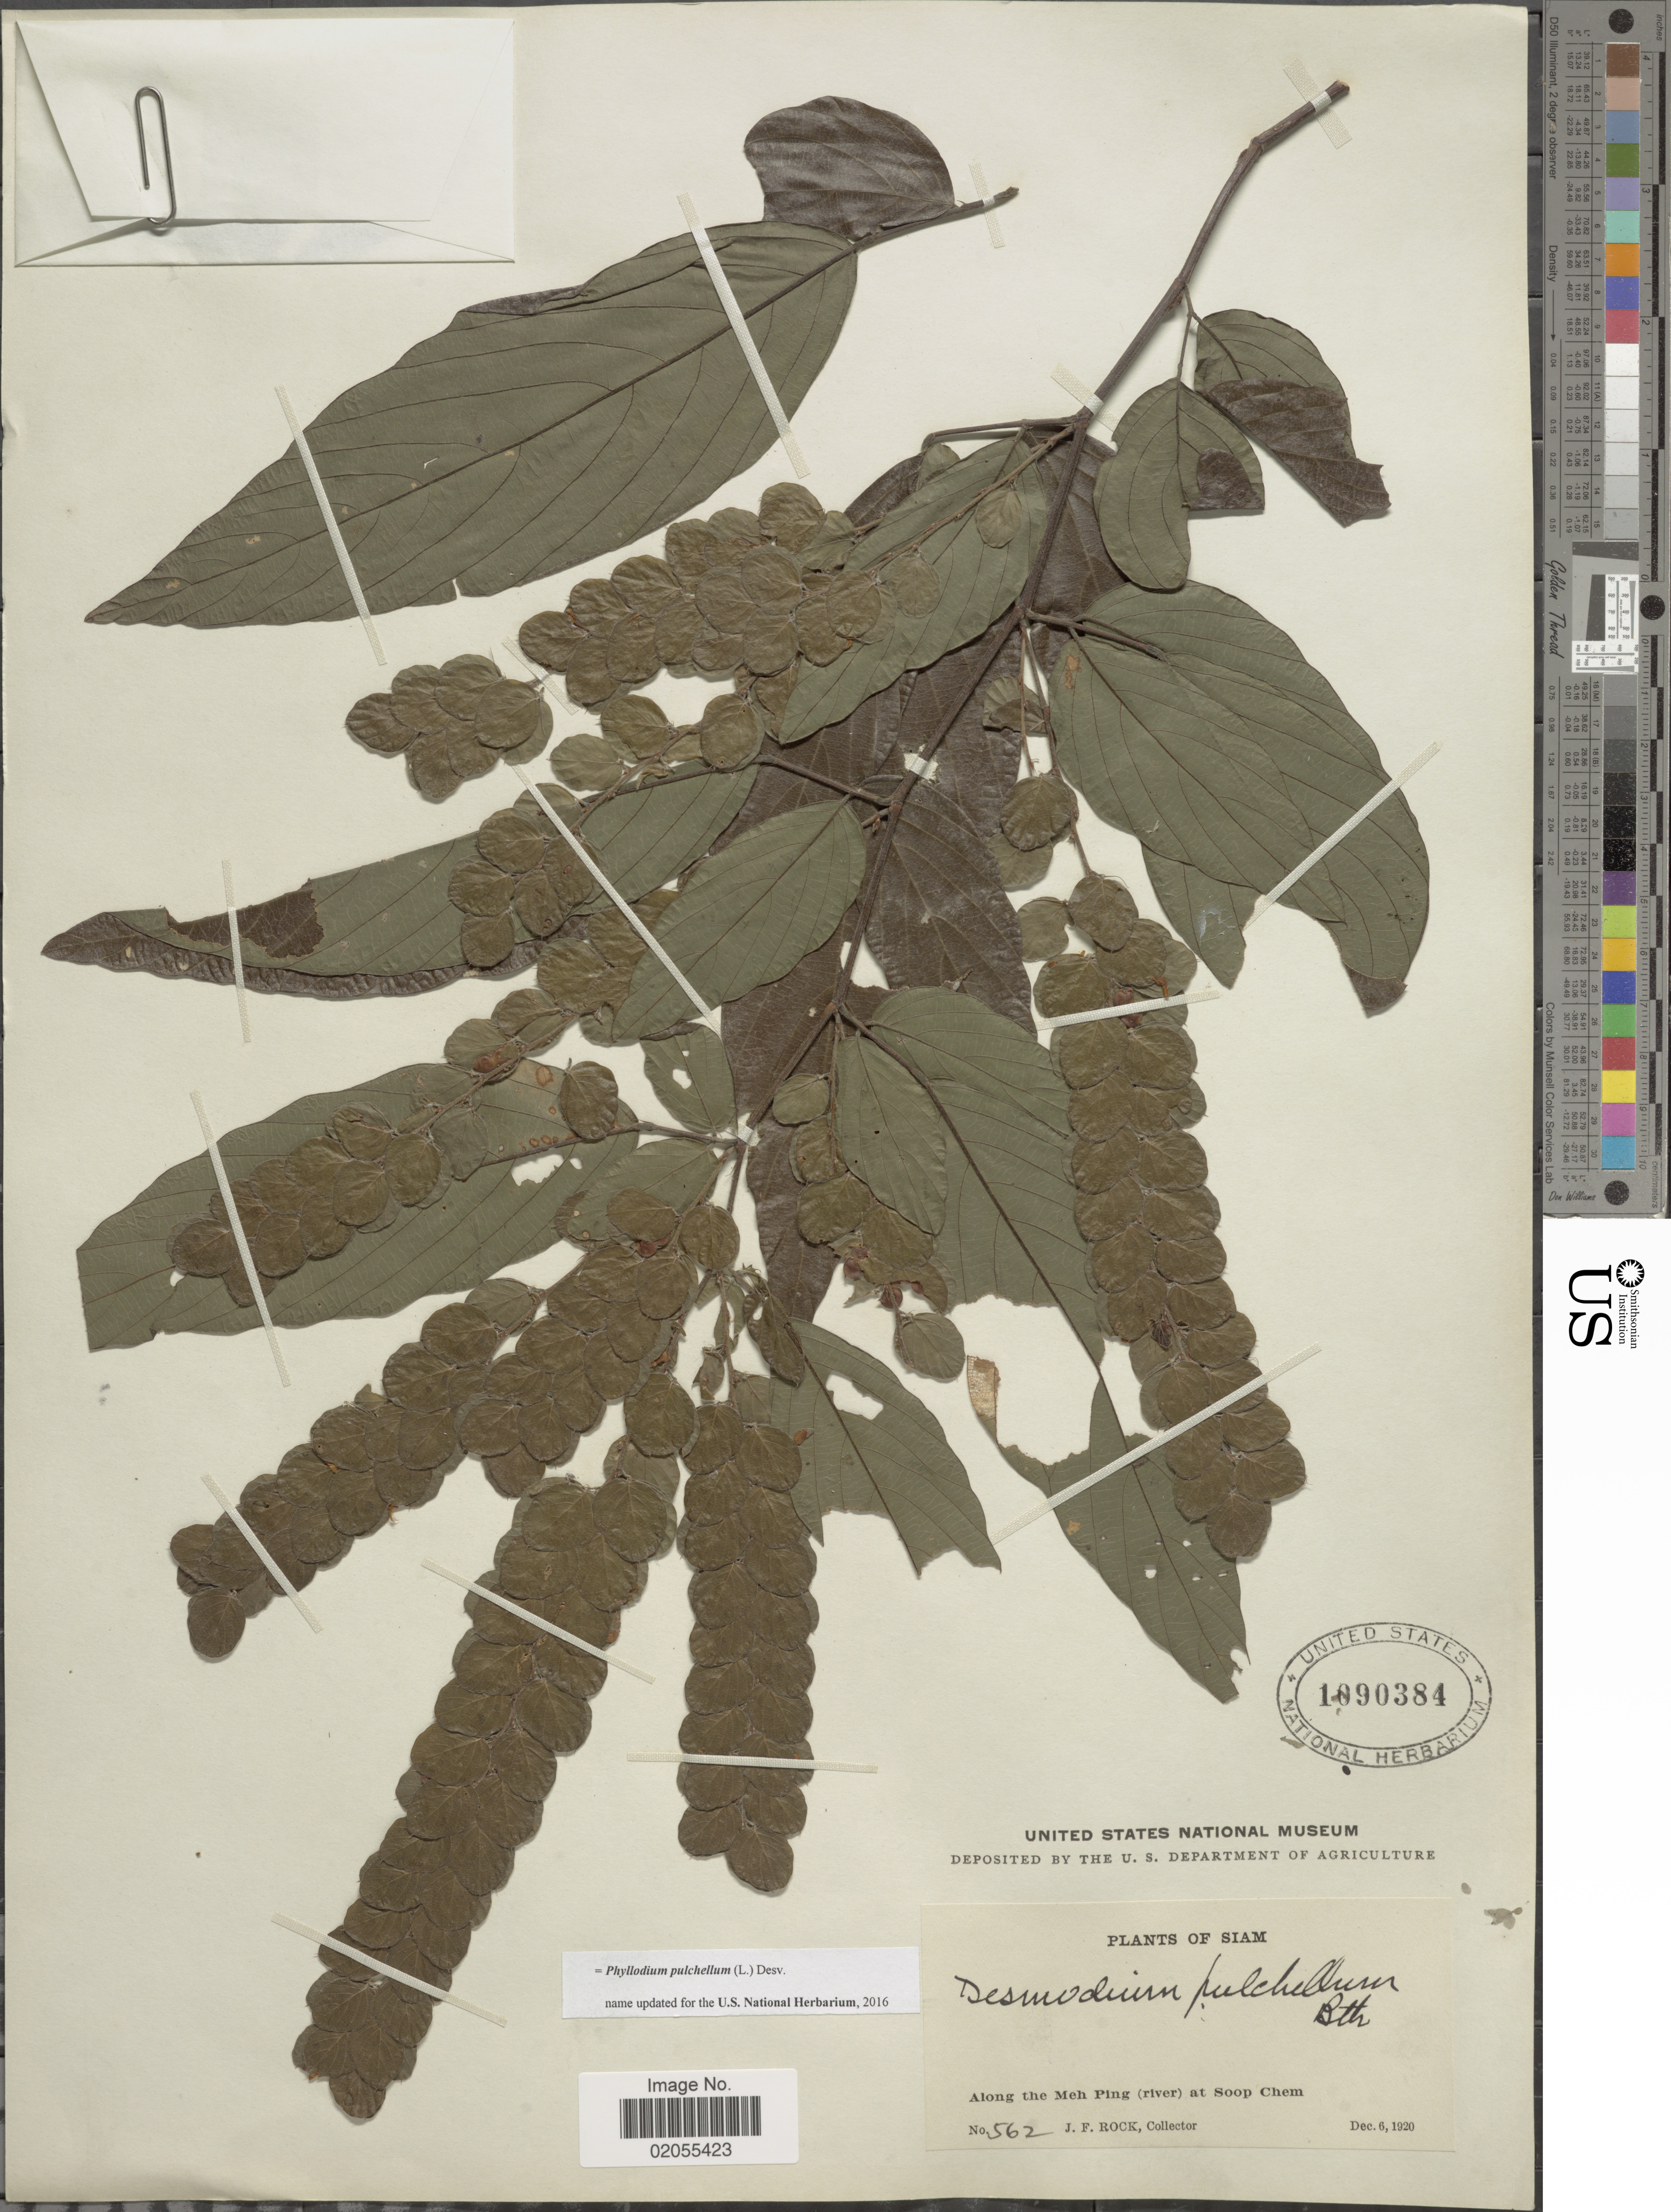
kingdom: Plantae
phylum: Tracheophyta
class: Magnoliopsida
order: Fabales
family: Fabaceae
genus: Phyllodium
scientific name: Phyllodium pulchellum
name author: (L.) Desv.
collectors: J. Rock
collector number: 562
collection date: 1920-12-06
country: Thailand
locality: Siam, along the Meh Ping (river) ar Soop Chem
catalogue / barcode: US 1090384